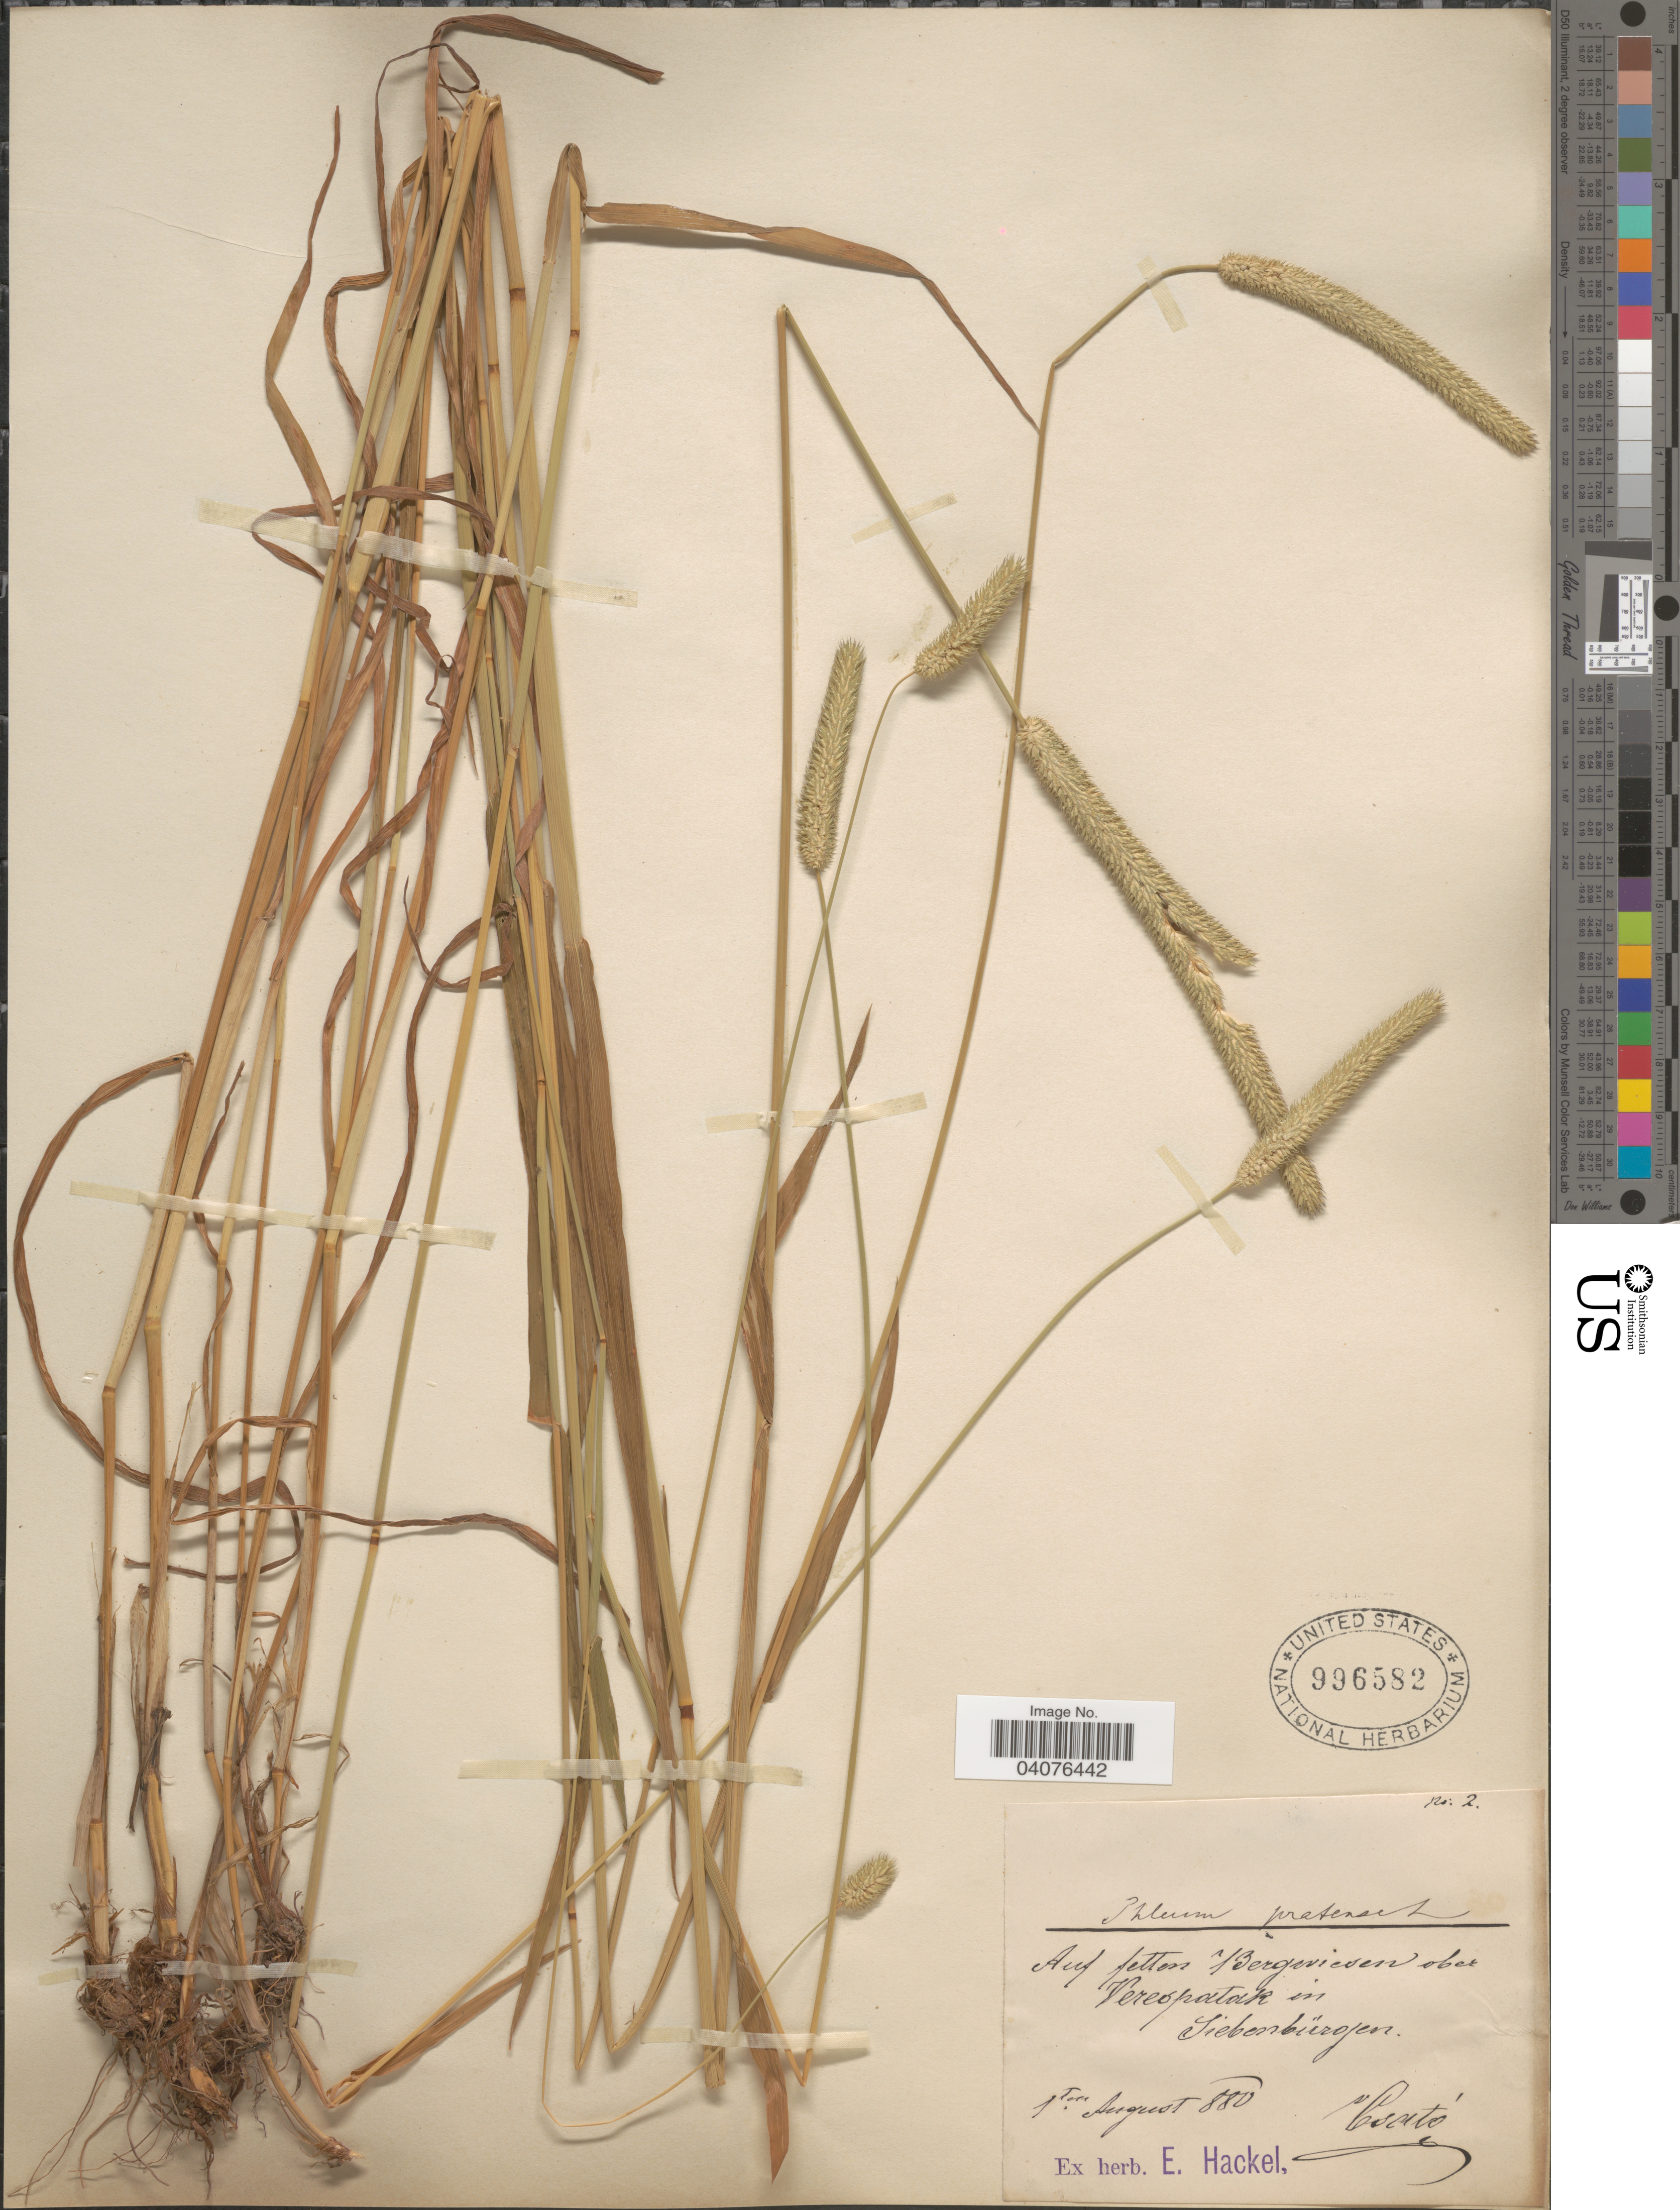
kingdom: Plantae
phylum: Tracheophyta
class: Liliopsida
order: Poales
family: Poaceae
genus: Phleum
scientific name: Phleum pratense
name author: L.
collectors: Csató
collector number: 2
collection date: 1880-08-01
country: Romania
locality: Auf fetten Bergewiesen ober Verespatak in Siebenburgen.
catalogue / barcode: US 996582